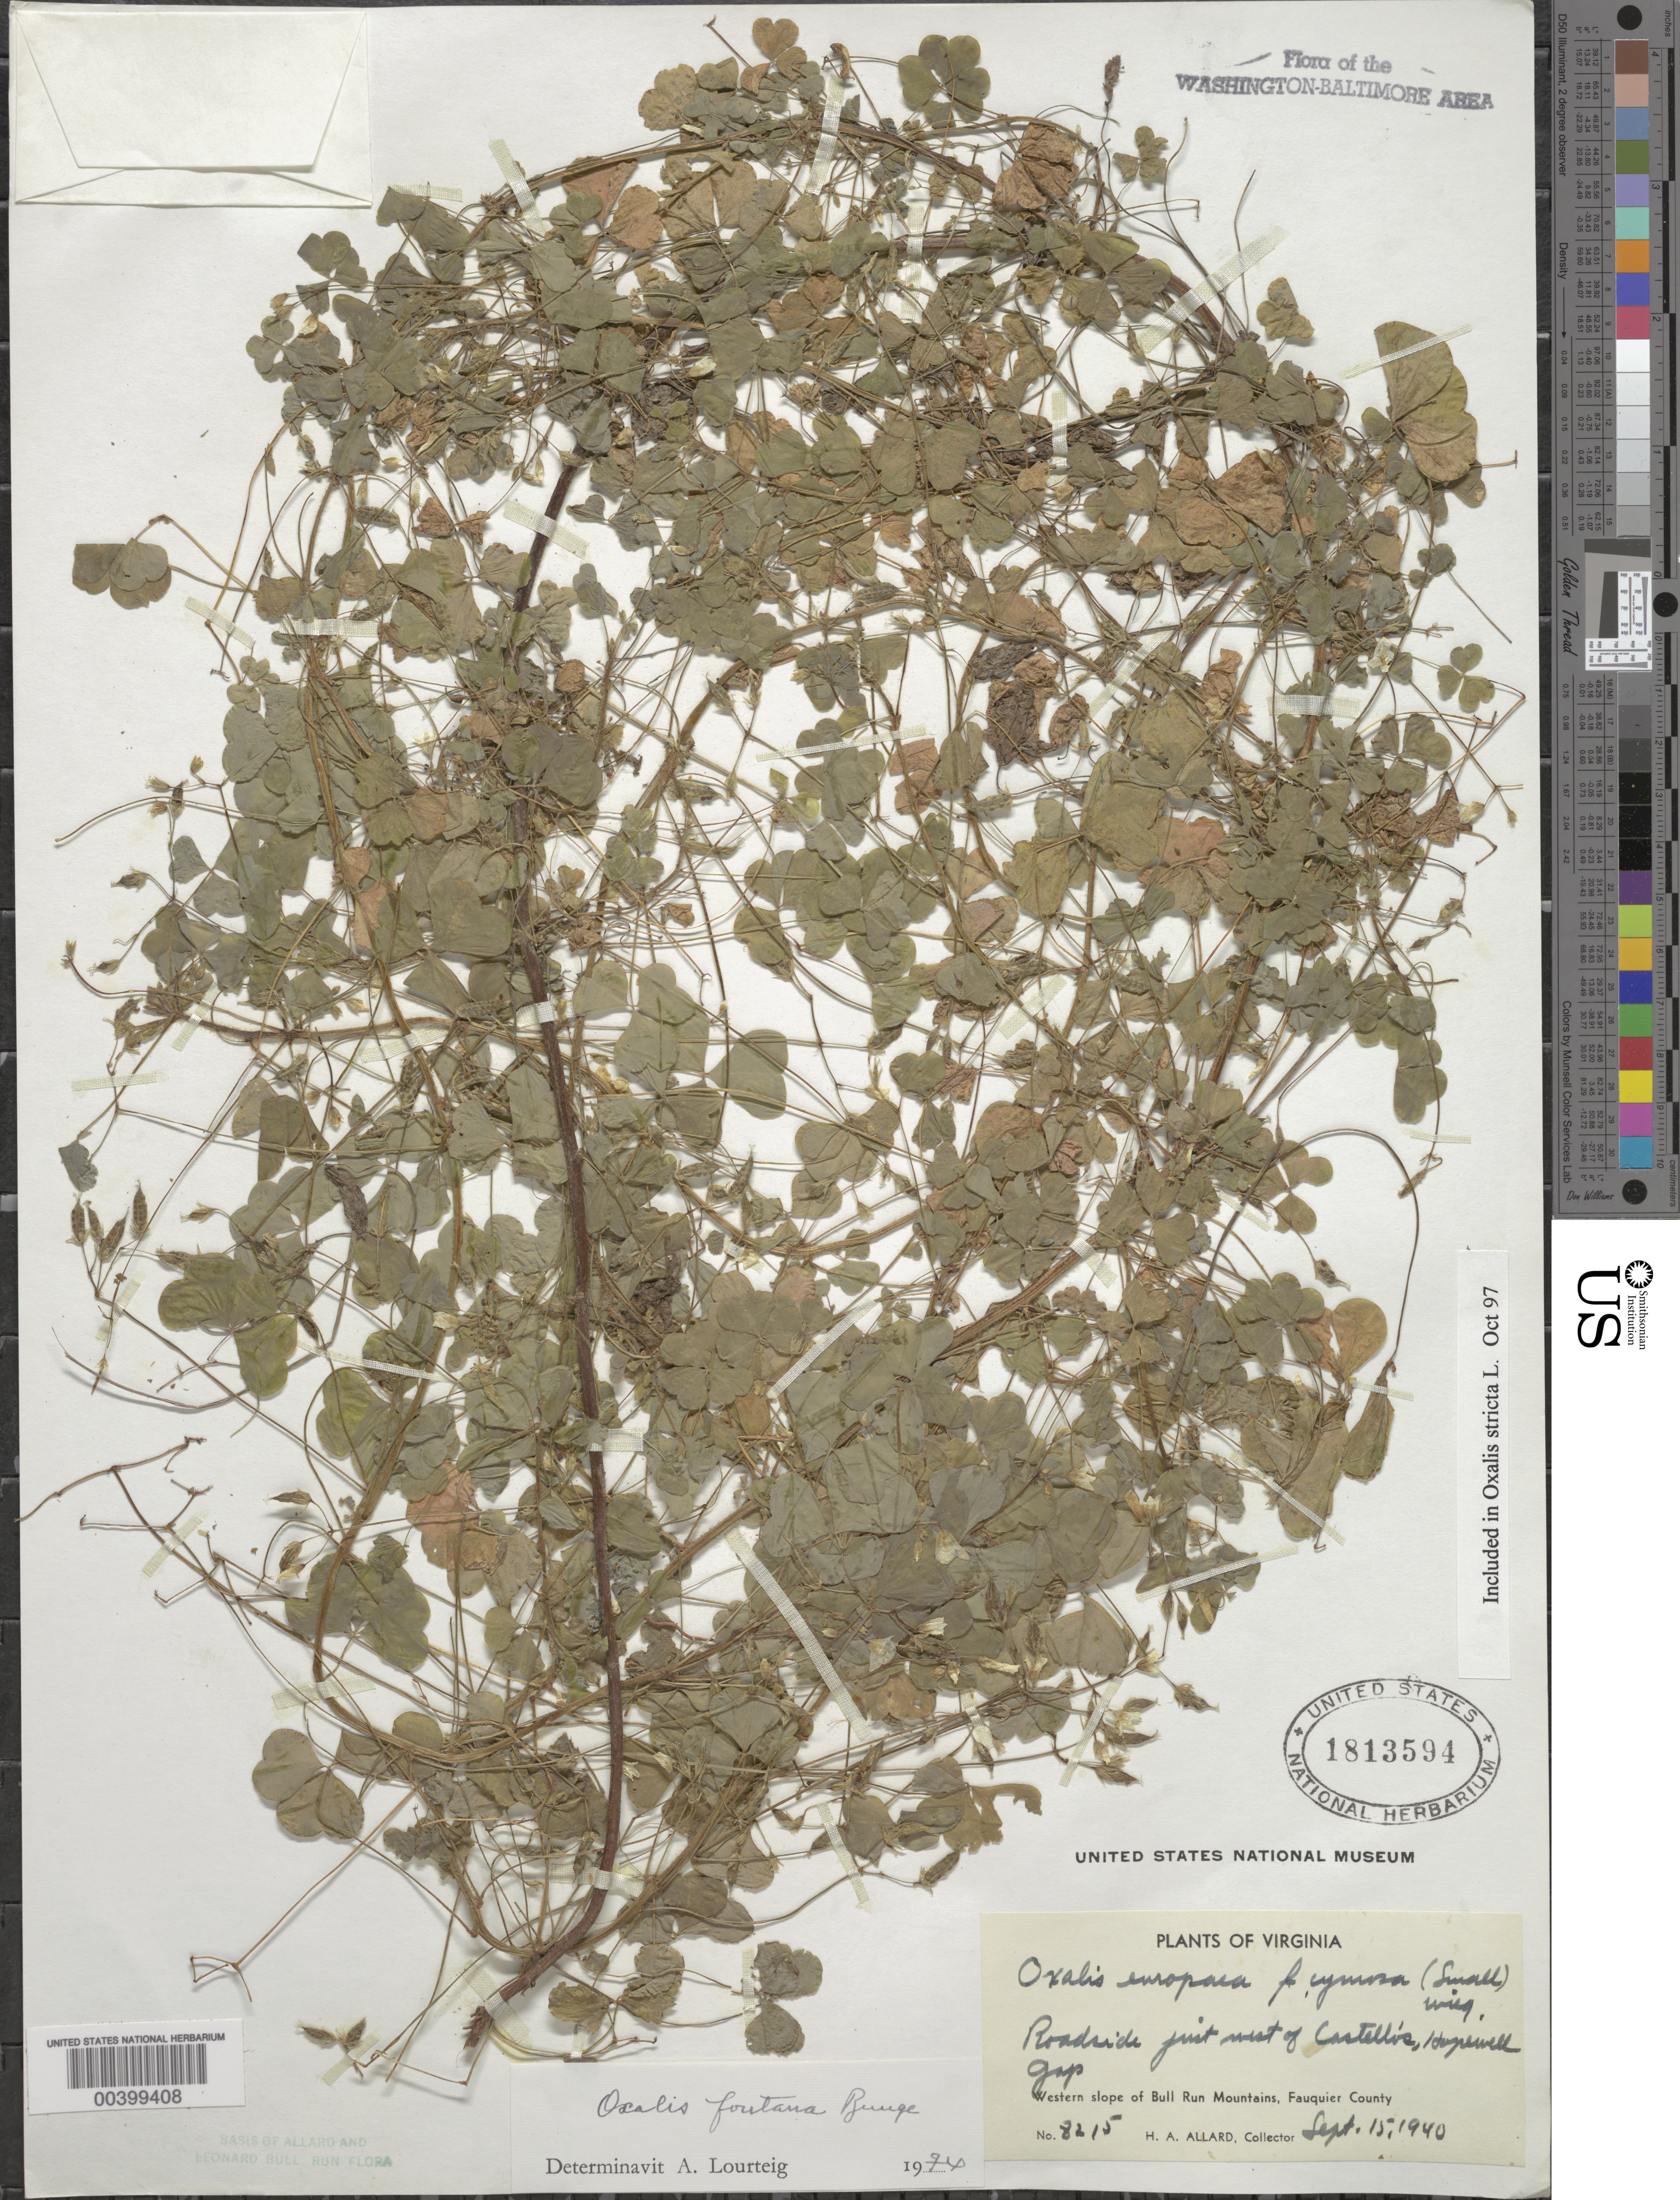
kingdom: Plantae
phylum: Tracheophyta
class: Magnoliopsida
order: Oxalidales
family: Oxalidaceae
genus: Oxalis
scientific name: Oxalis stricta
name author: L.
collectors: H. A. Allard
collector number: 8215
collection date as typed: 15 Sep 1940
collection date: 1940-09-15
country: United States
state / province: Virginia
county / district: Fauquier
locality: West of Castellos quarry, Hopewell Gap Bull Run Mts.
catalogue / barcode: US 1813594